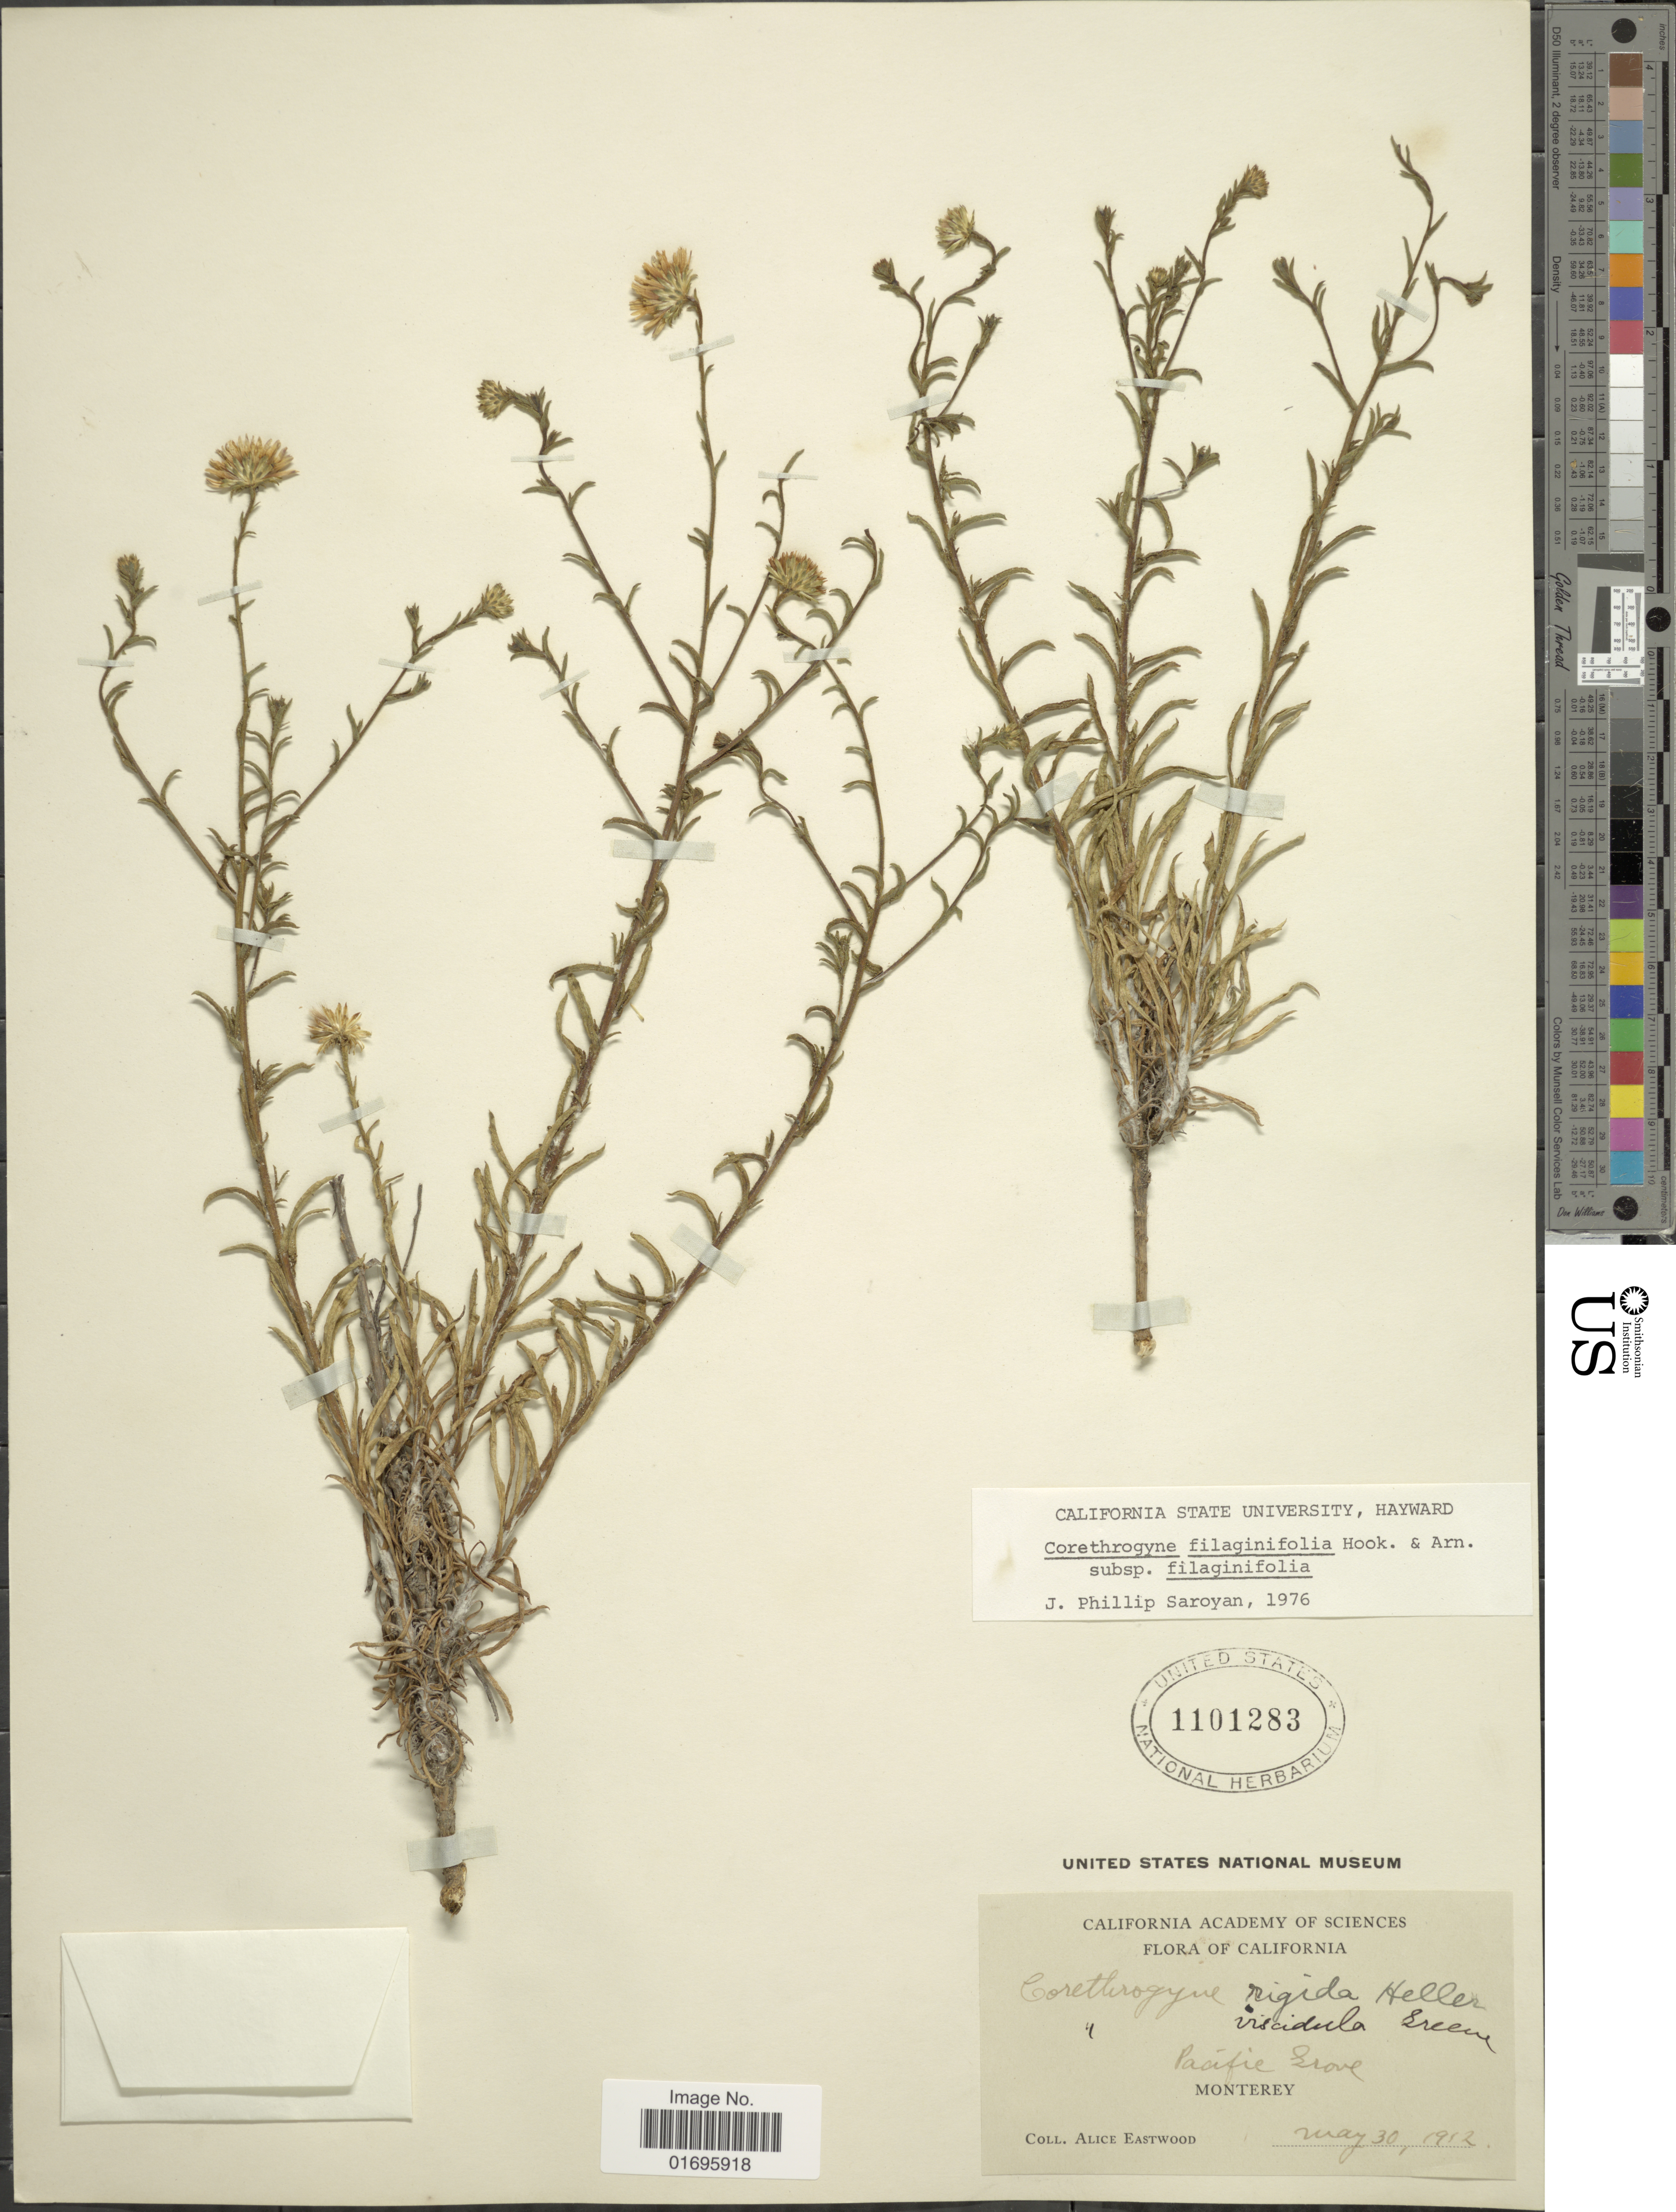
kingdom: Plantae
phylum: Tracheophyta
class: Magnoliopsida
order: Asterales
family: Asteraceae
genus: Corethrogyne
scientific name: Corethrogyne filaginifolia var. filaginifolia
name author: (Hook.) Nutt.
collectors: A. Eastwood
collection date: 1912-05-30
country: United States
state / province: California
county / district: Monterey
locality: Pasific Grove, Monterey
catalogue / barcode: US 1101283